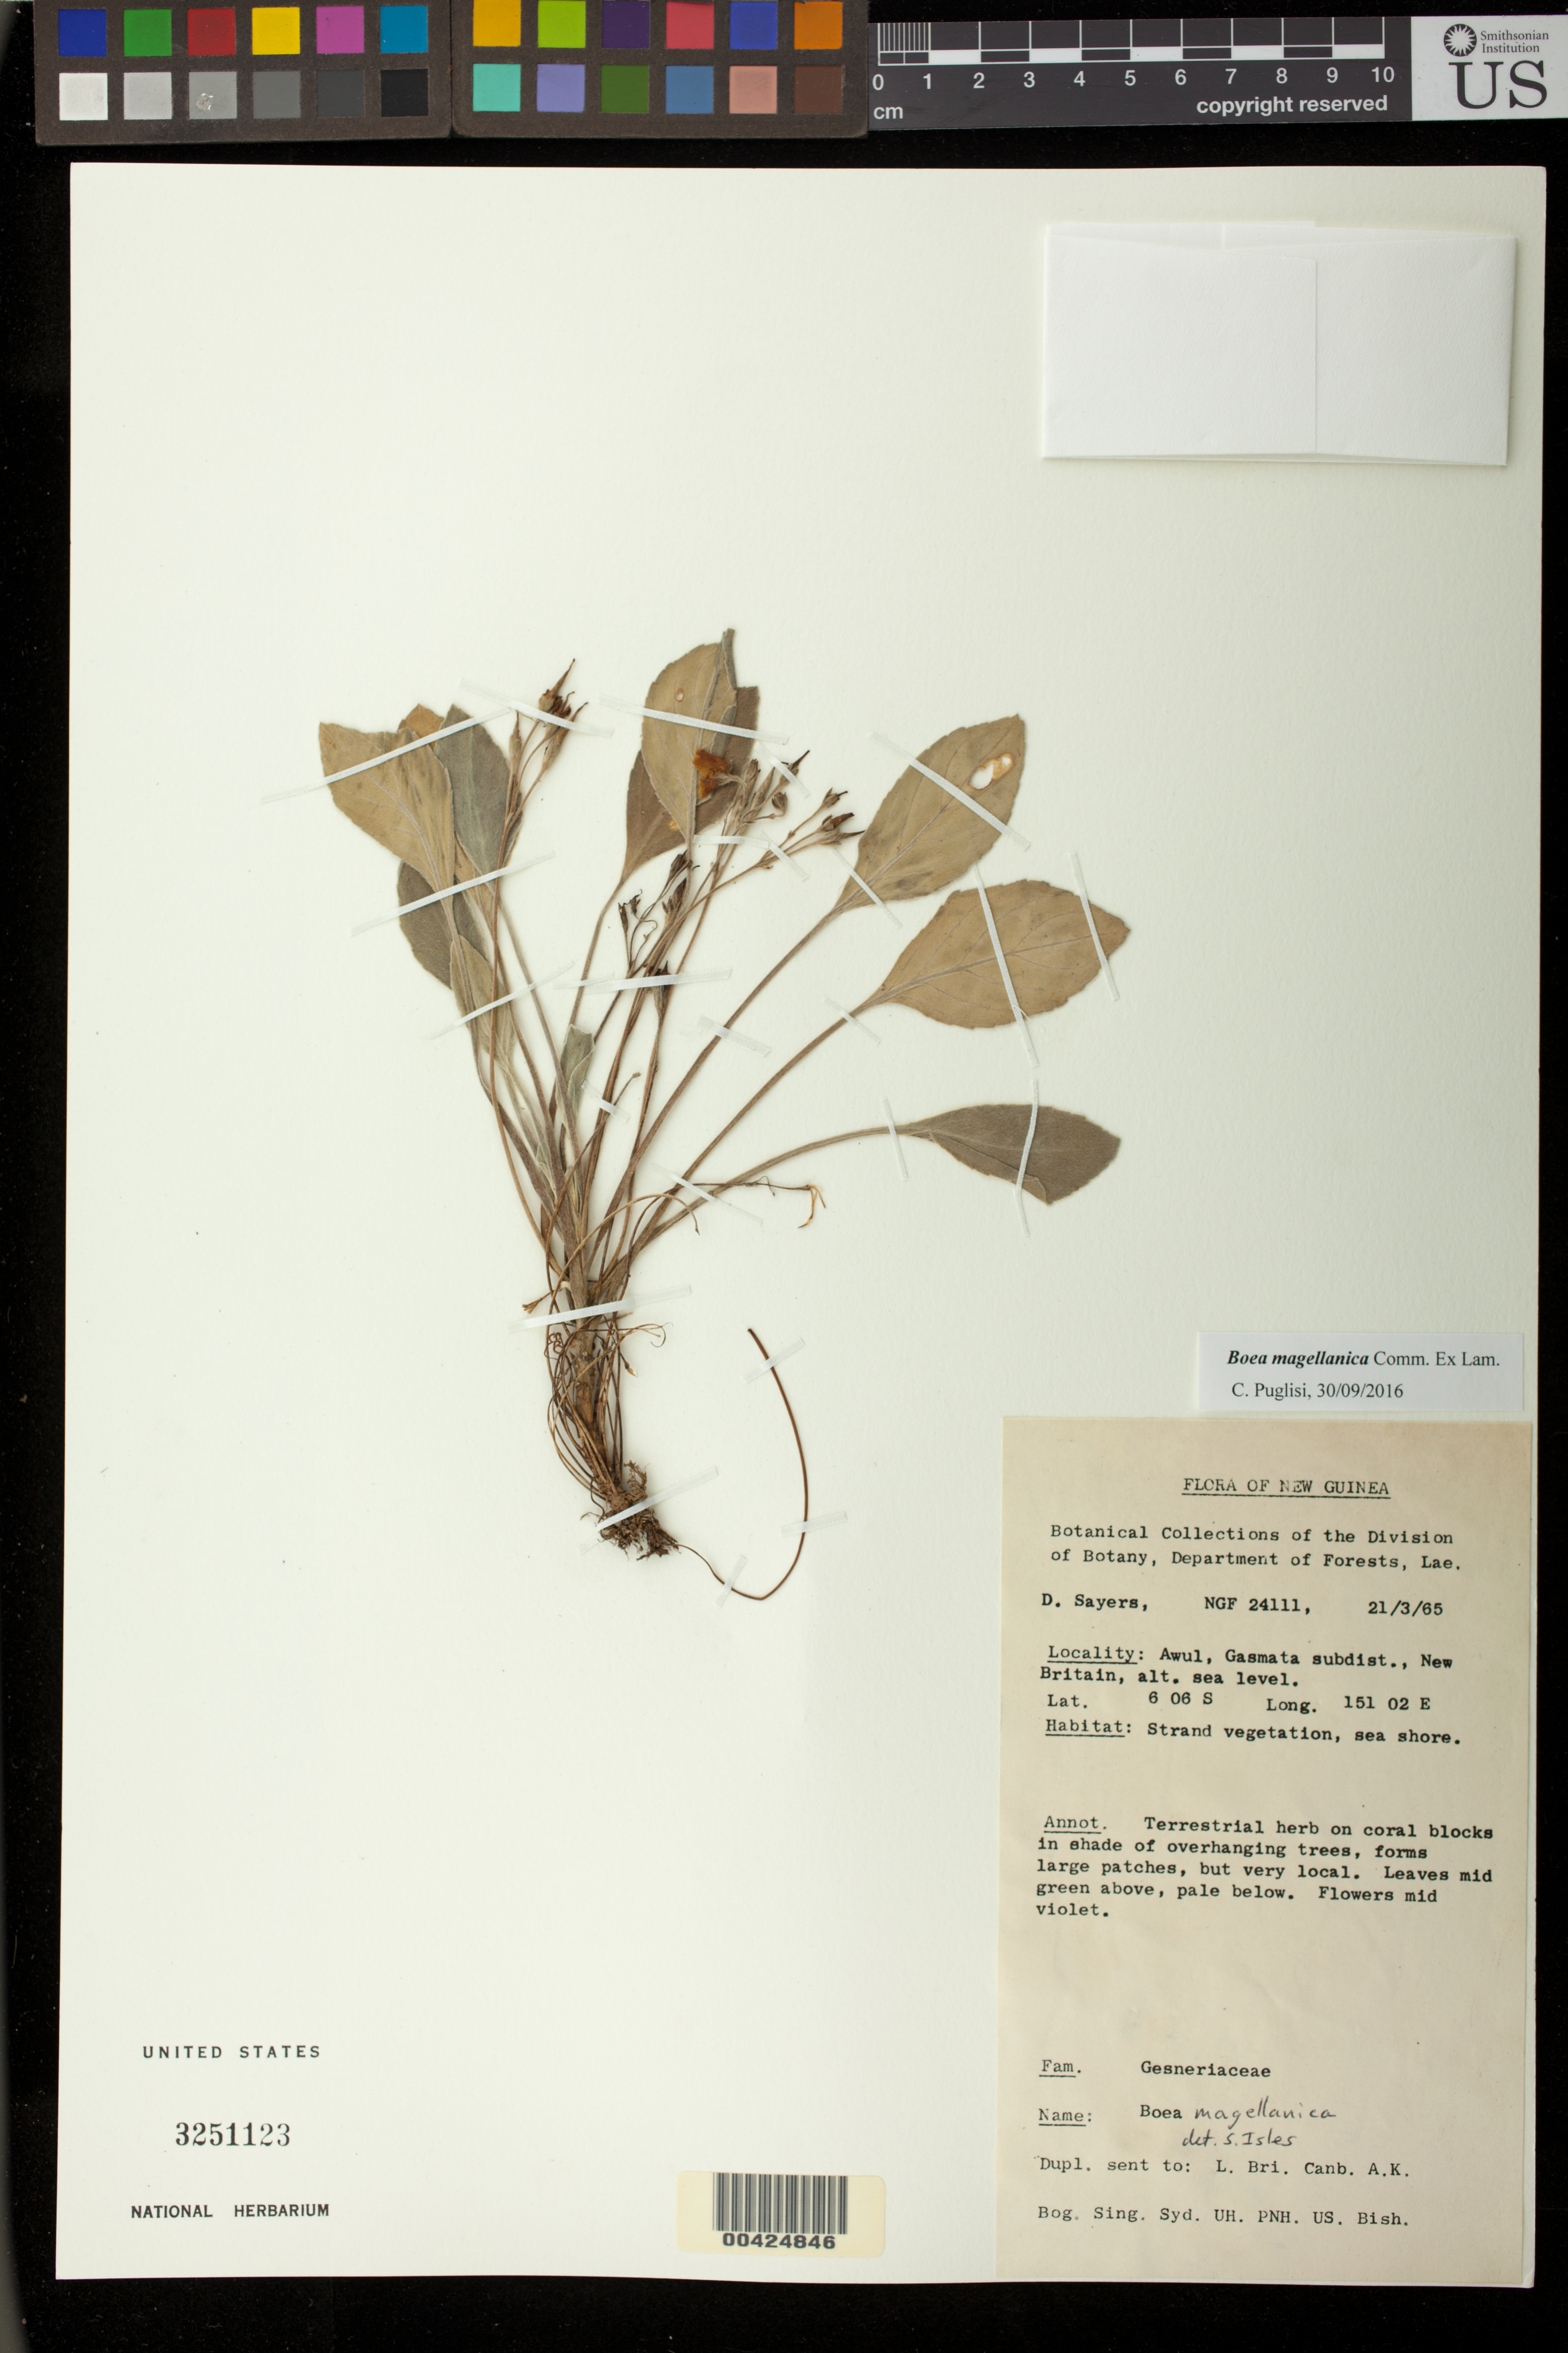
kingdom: Plantae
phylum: Tracheophyta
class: Magnoliopsida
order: Lamiales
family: Gesneriaceae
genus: Boea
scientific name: Boea magellanica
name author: Lam.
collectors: D. Sayers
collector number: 24111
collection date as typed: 21 Mar 1965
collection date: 1965-03-21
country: Papua New Guinea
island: New Britain I.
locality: New britain i., Awul, gasmata. bismark archipelago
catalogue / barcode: US 3251123